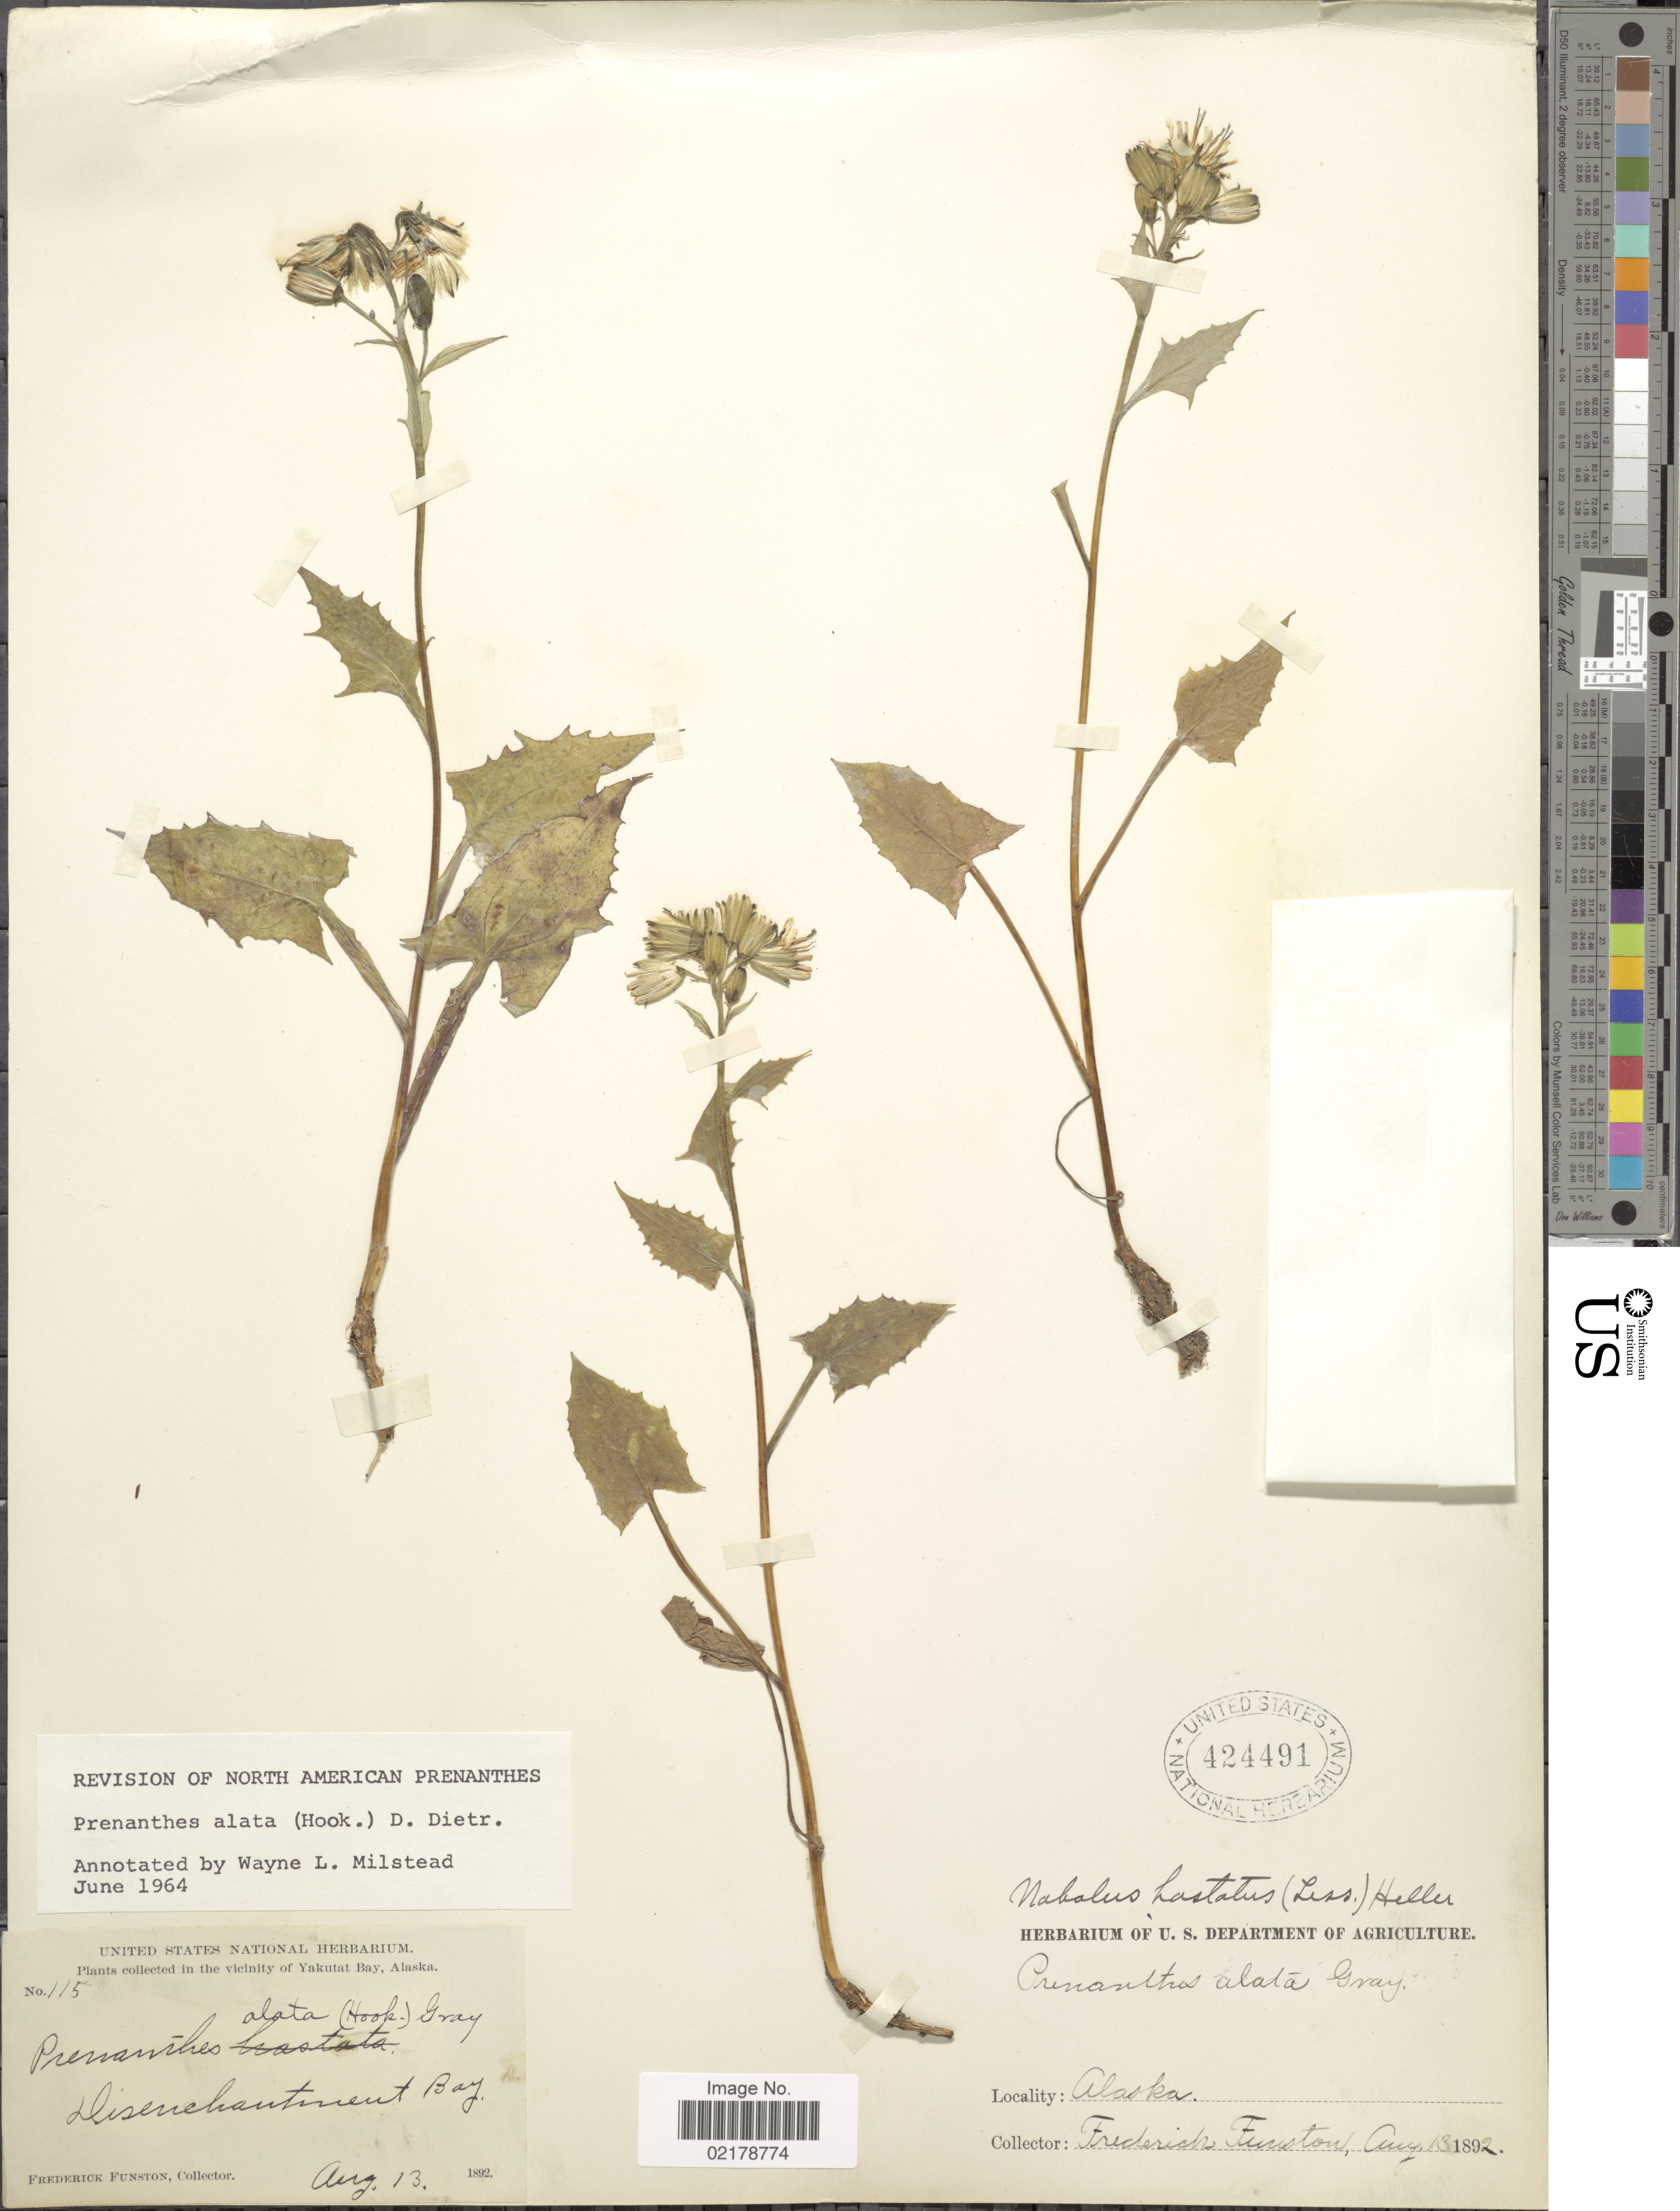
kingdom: Plantae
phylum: Tracheophyta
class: Magnoliopsida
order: Asterales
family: Asteraceae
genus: Nabalus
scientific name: Nabalus alatus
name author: Hook.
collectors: F. Funston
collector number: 115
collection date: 1892-08-13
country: United States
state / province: Alaska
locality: In the vicinity of Yakutat Bay, Alaska. Disenchantment Bay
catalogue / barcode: US 424491